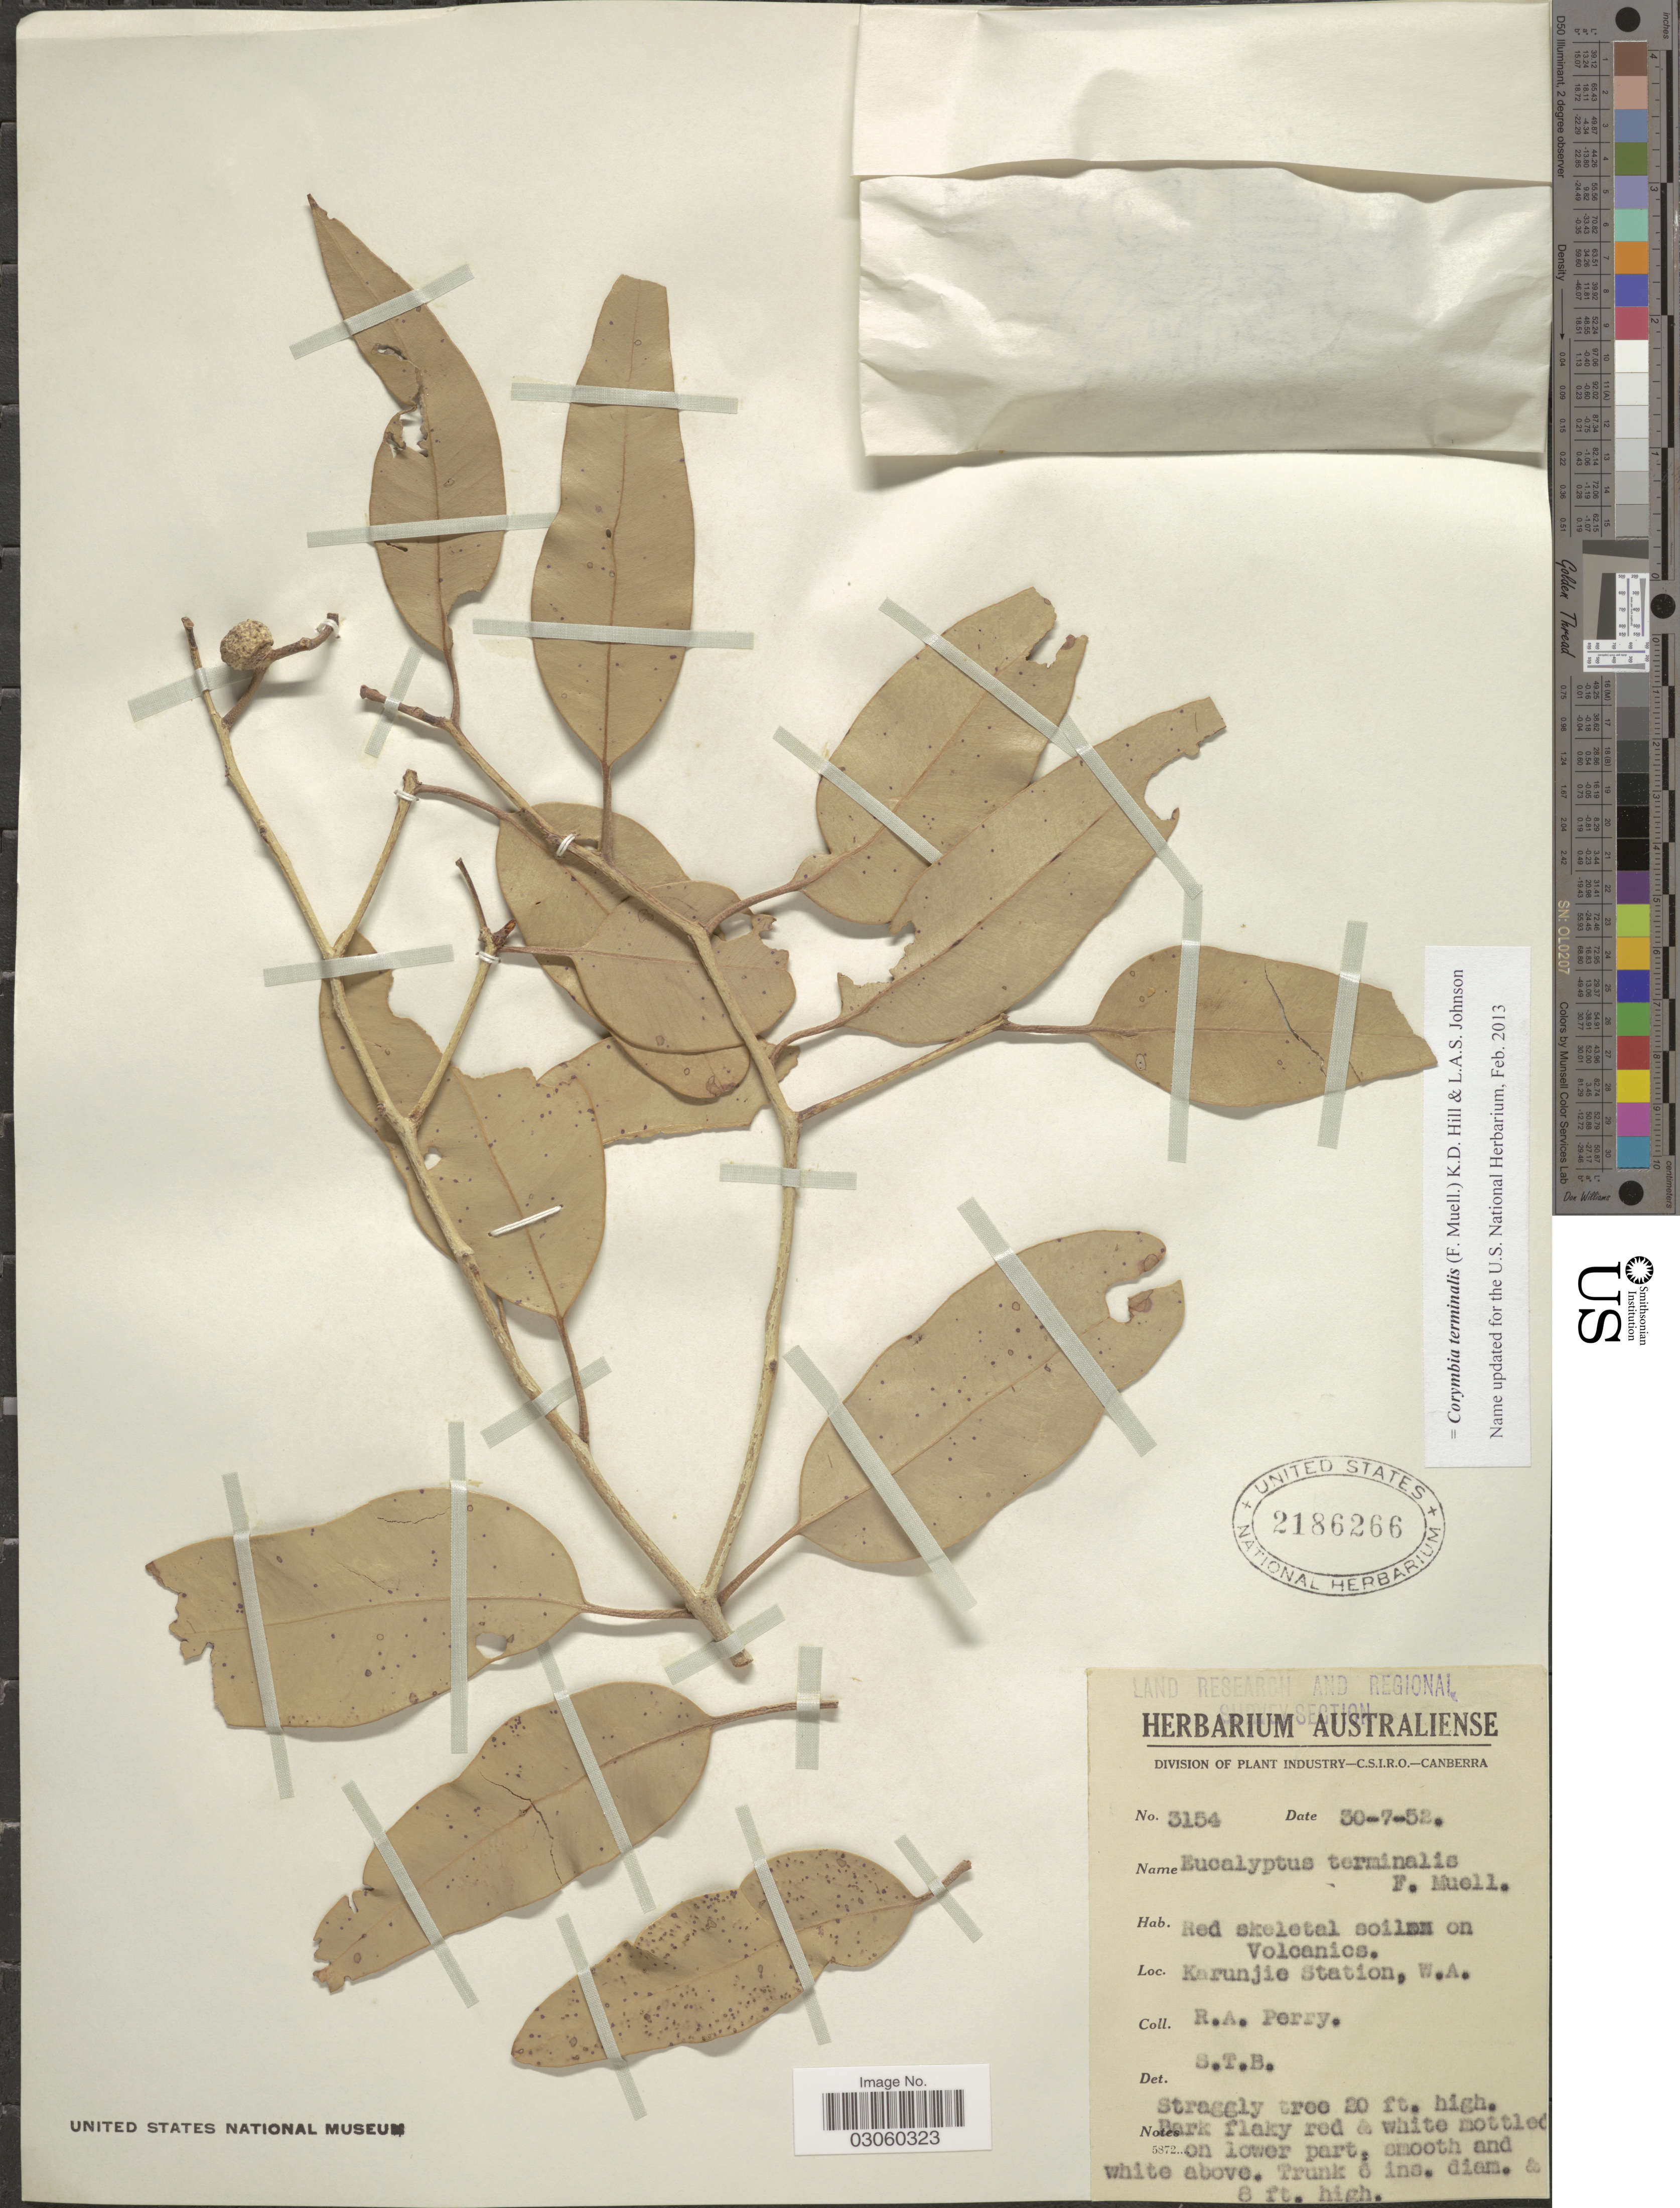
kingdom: Plantae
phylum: Tracheophyta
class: Magnoliopsida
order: Myrtales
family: Myrtaceae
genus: Corymbia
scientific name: Corymbia terminalis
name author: (F. Muell.) K.D. Hill & L.A.S. Johnson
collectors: Perry, R. A.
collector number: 3154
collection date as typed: Transcribed d/m/y: 30/7/52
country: Australia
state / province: Western Australia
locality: Karunjie Station, W.A.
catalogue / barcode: US 2186266